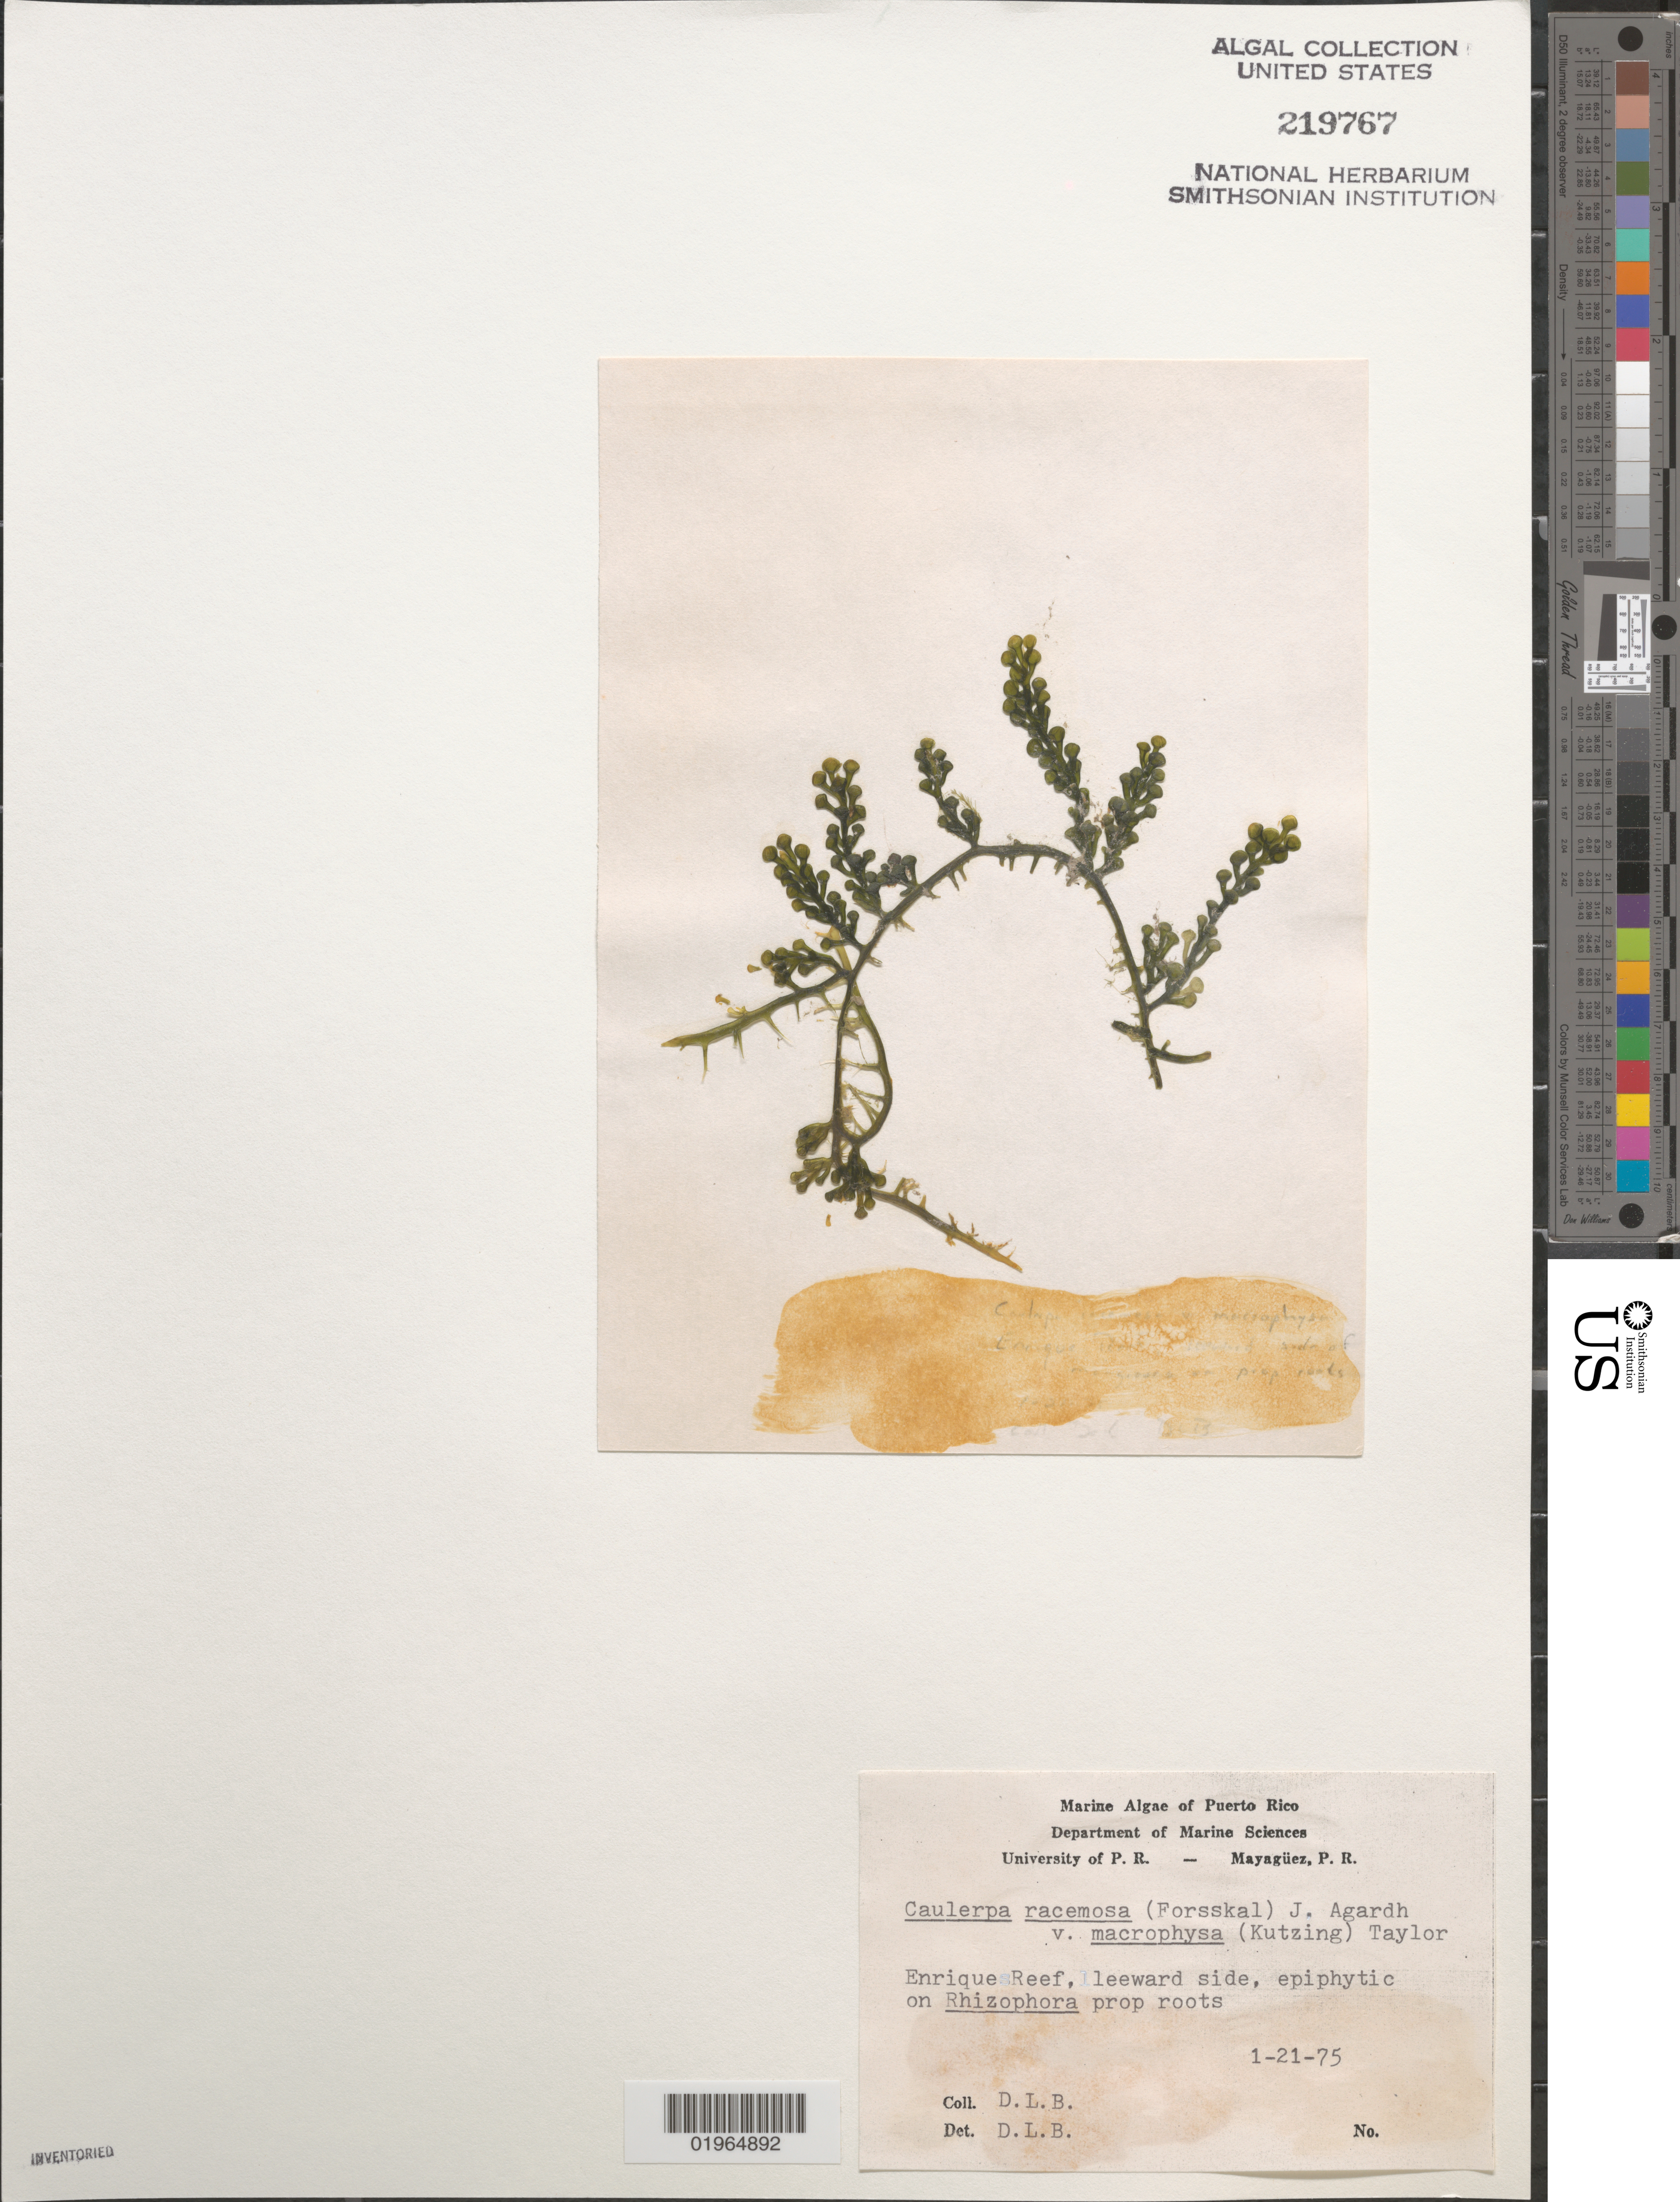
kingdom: Plantae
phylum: Chlorophyta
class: Ulvophyceae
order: Bryopsidales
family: Caulerpaceae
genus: Caulerpa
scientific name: Caulerpa racemosa var. macrophysa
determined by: Ballantine, D. L.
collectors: D.L. Ballantine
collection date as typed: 21 Jan 1975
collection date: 1975-01-21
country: Puerto Rico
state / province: Lajas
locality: Enrique Reef, La Parguera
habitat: Epiphytic on Rhizophora prop roots.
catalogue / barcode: US 219767